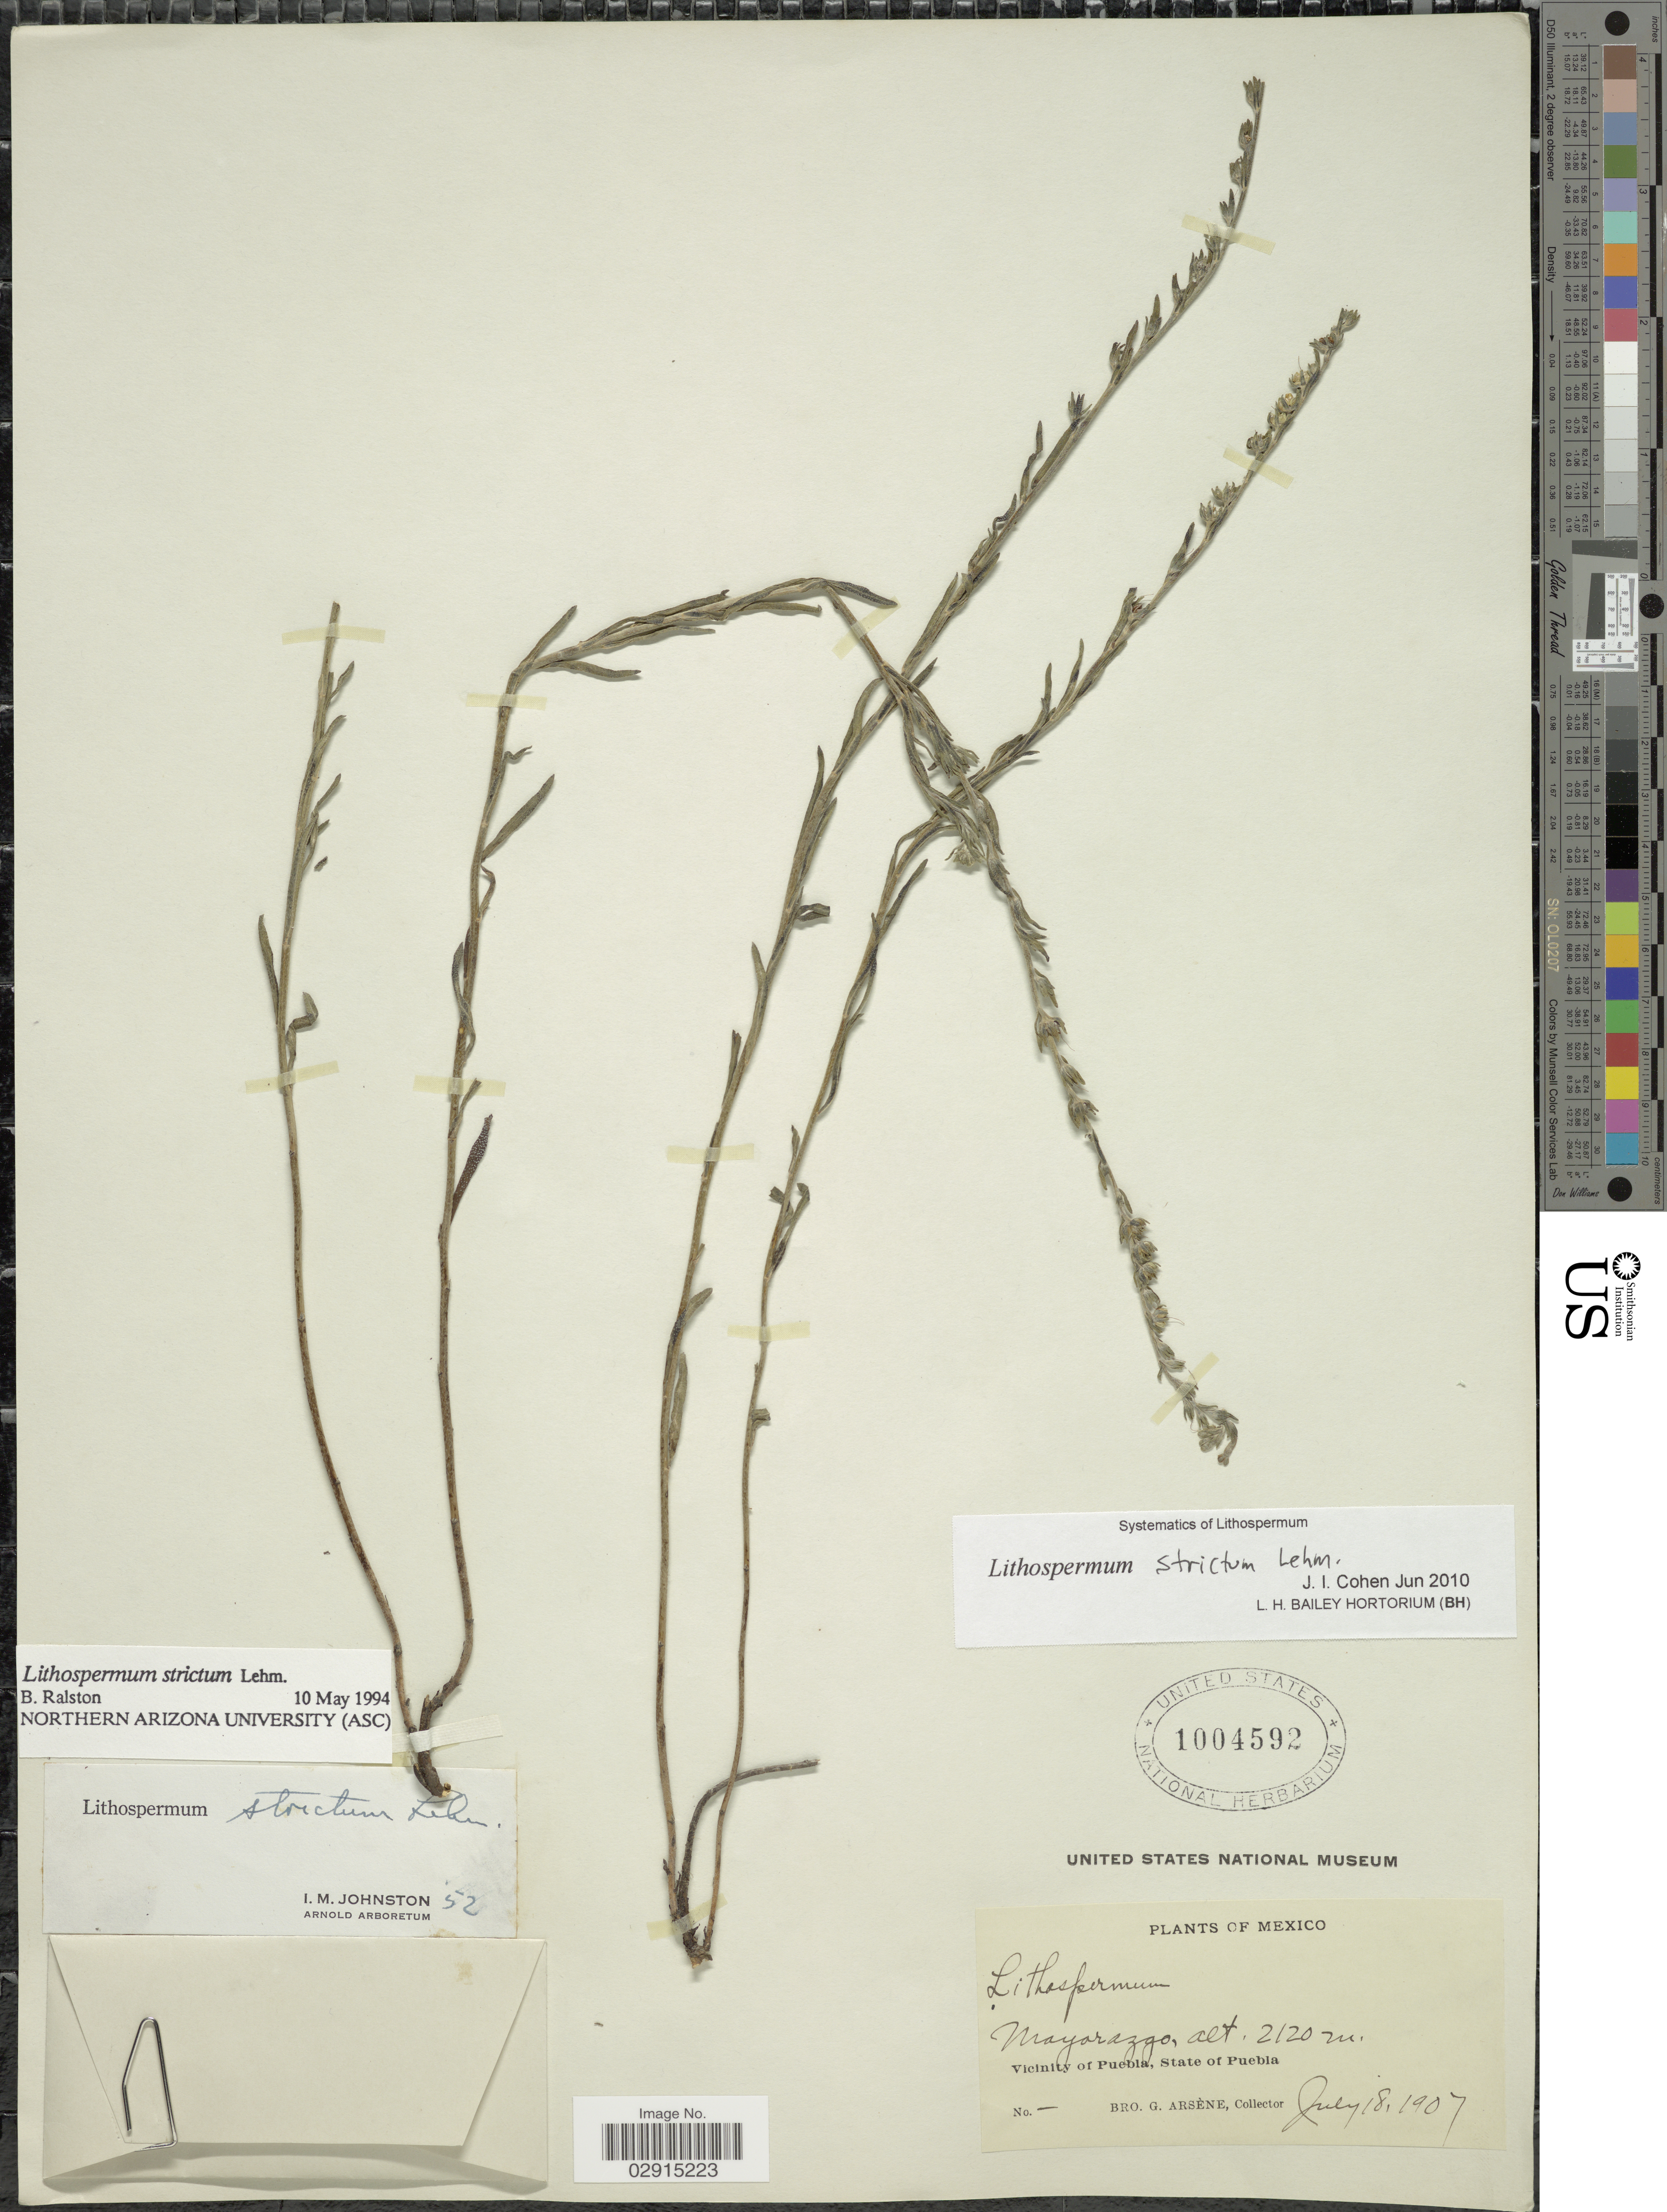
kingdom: Plantae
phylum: Tracheophyta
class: Magnoliopsida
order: Boraginales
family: Boraginaceae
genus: Lithospermum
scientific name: Lithospermum strictum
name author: Lehm.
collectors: Bro. G. Arsène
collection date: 1907-07-18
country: Mexico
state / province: Puebla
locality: Mayorazgo. Vicinity of Puebla.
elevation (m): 2120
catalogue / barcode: US 1004592